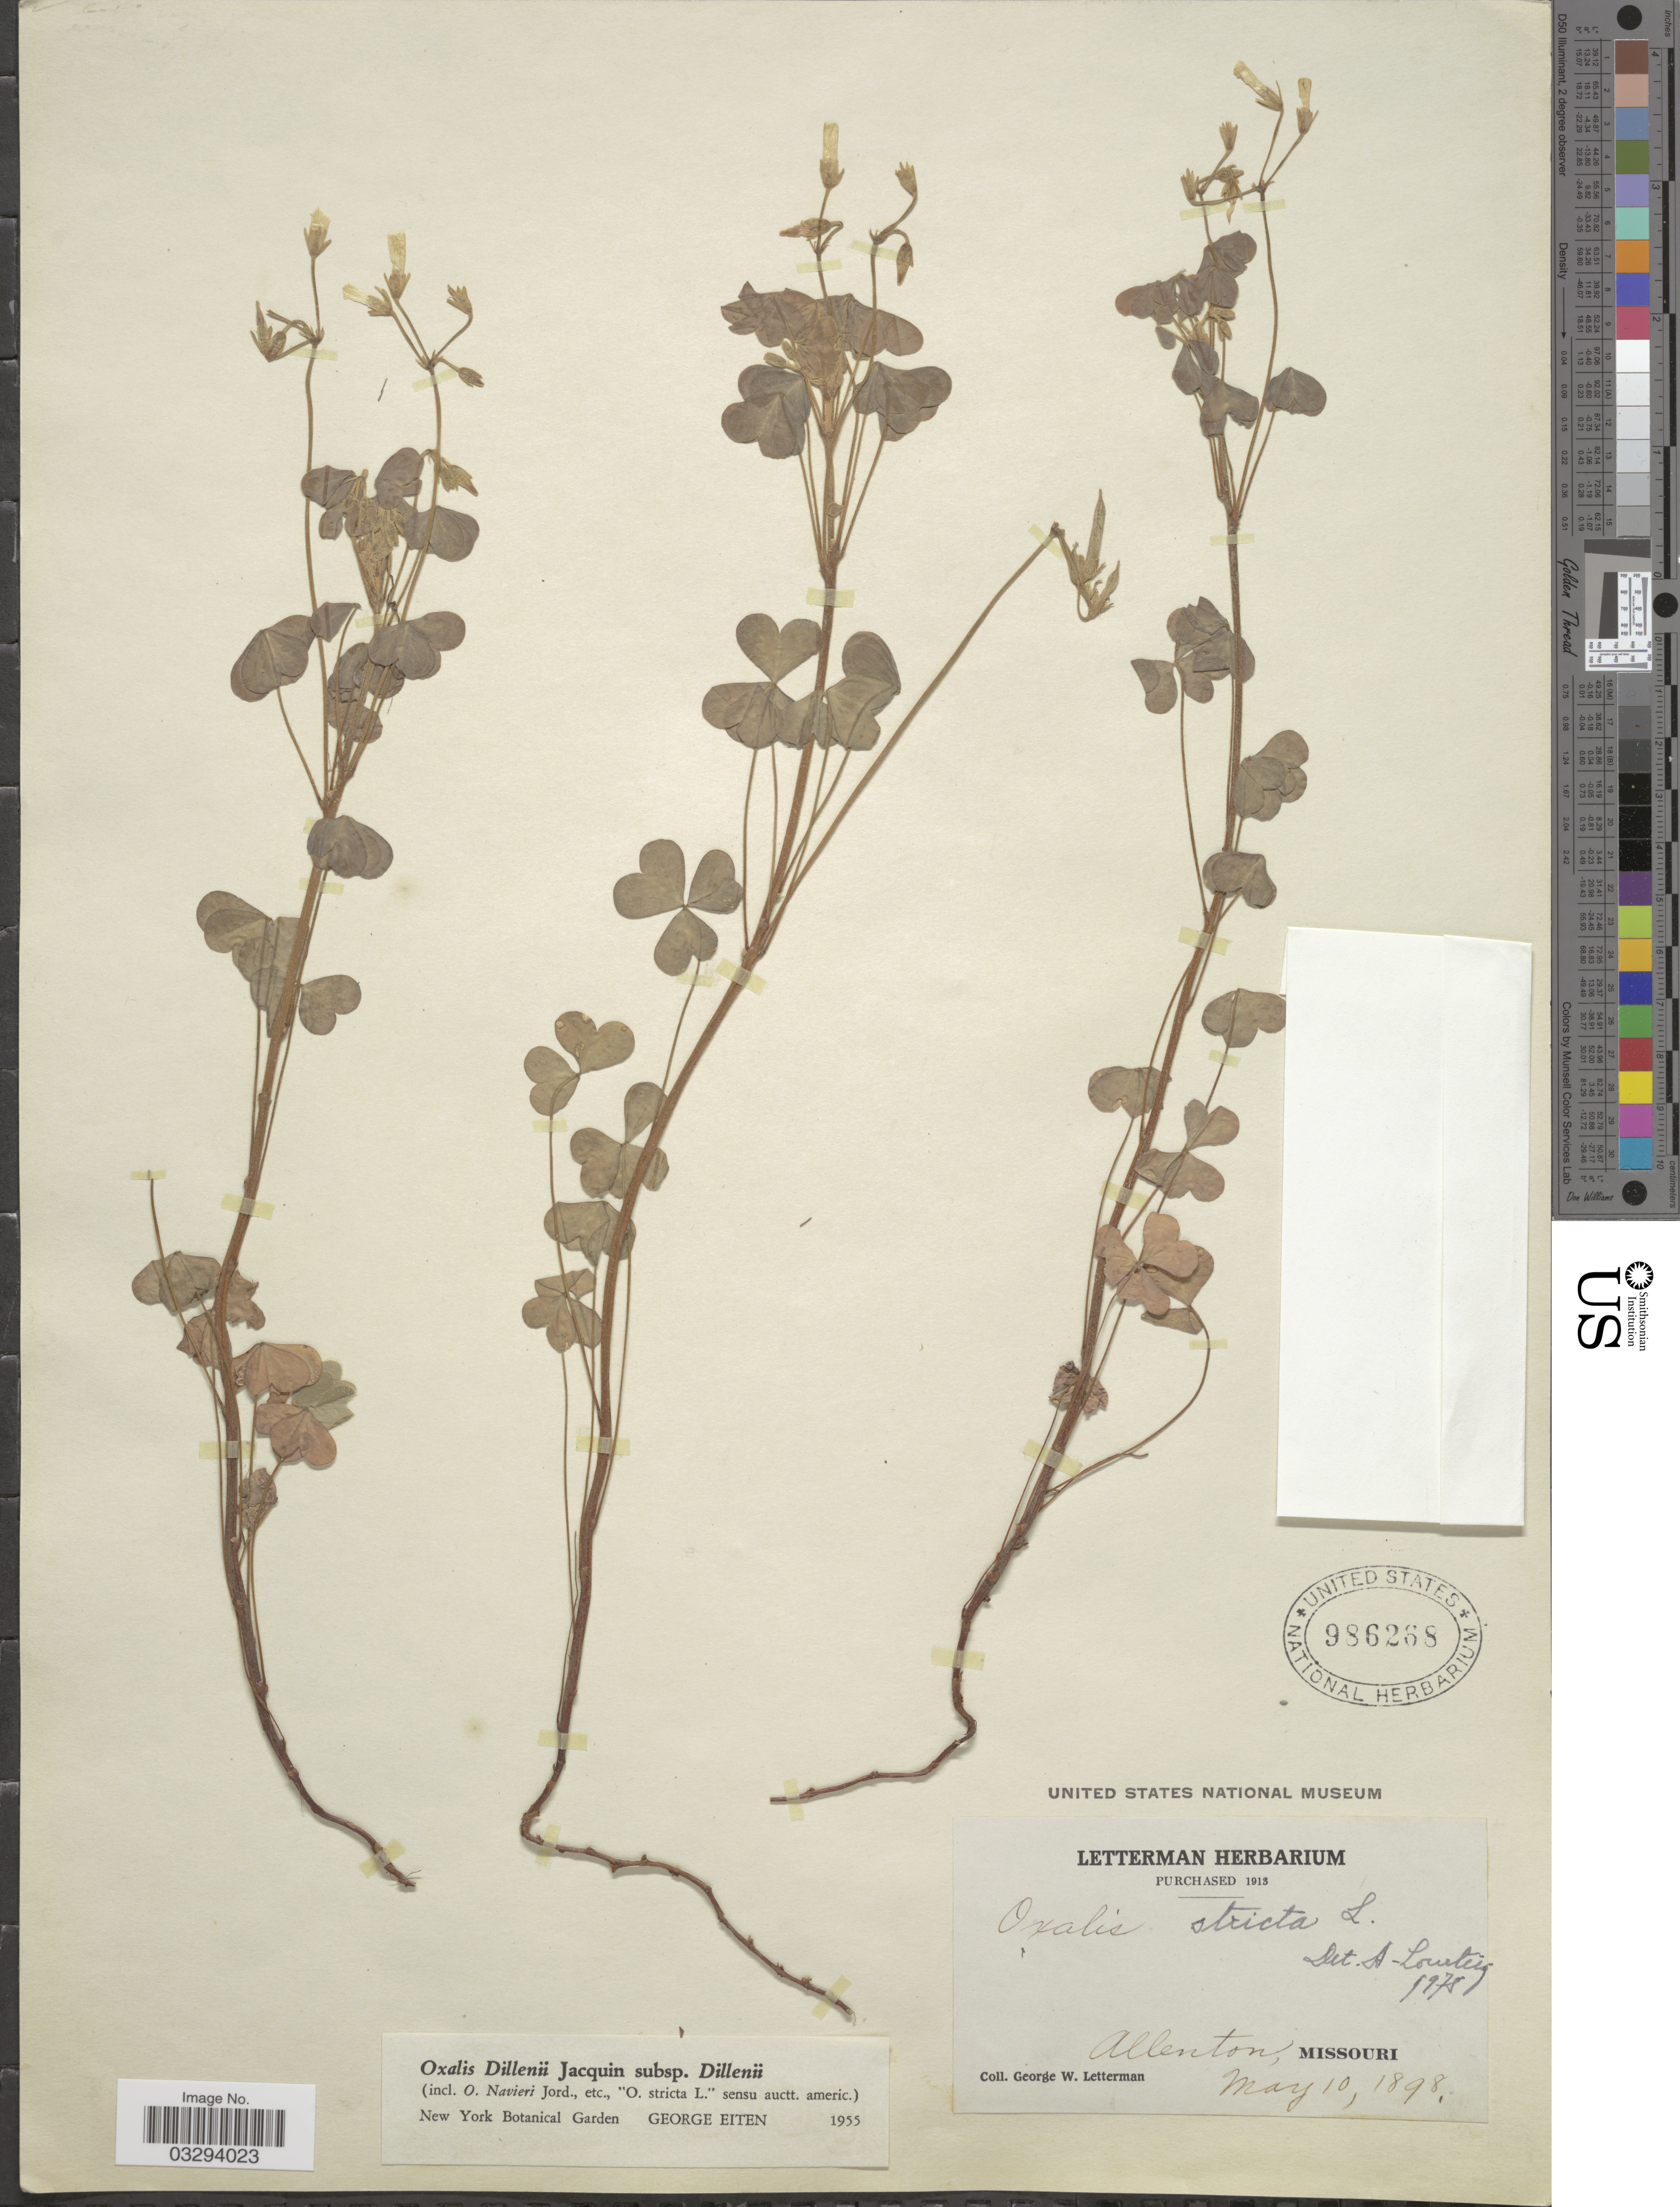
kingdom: Plantae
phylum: Tracheophyta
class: Magnoliopsida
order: Oxalidales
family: Oxalidaceae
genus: Oxalis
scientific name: Oxalis sp.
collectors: G. W. Letterman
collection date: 1898-05-10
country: United States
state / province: Missouri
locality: Allenton.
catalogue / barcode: US 986268